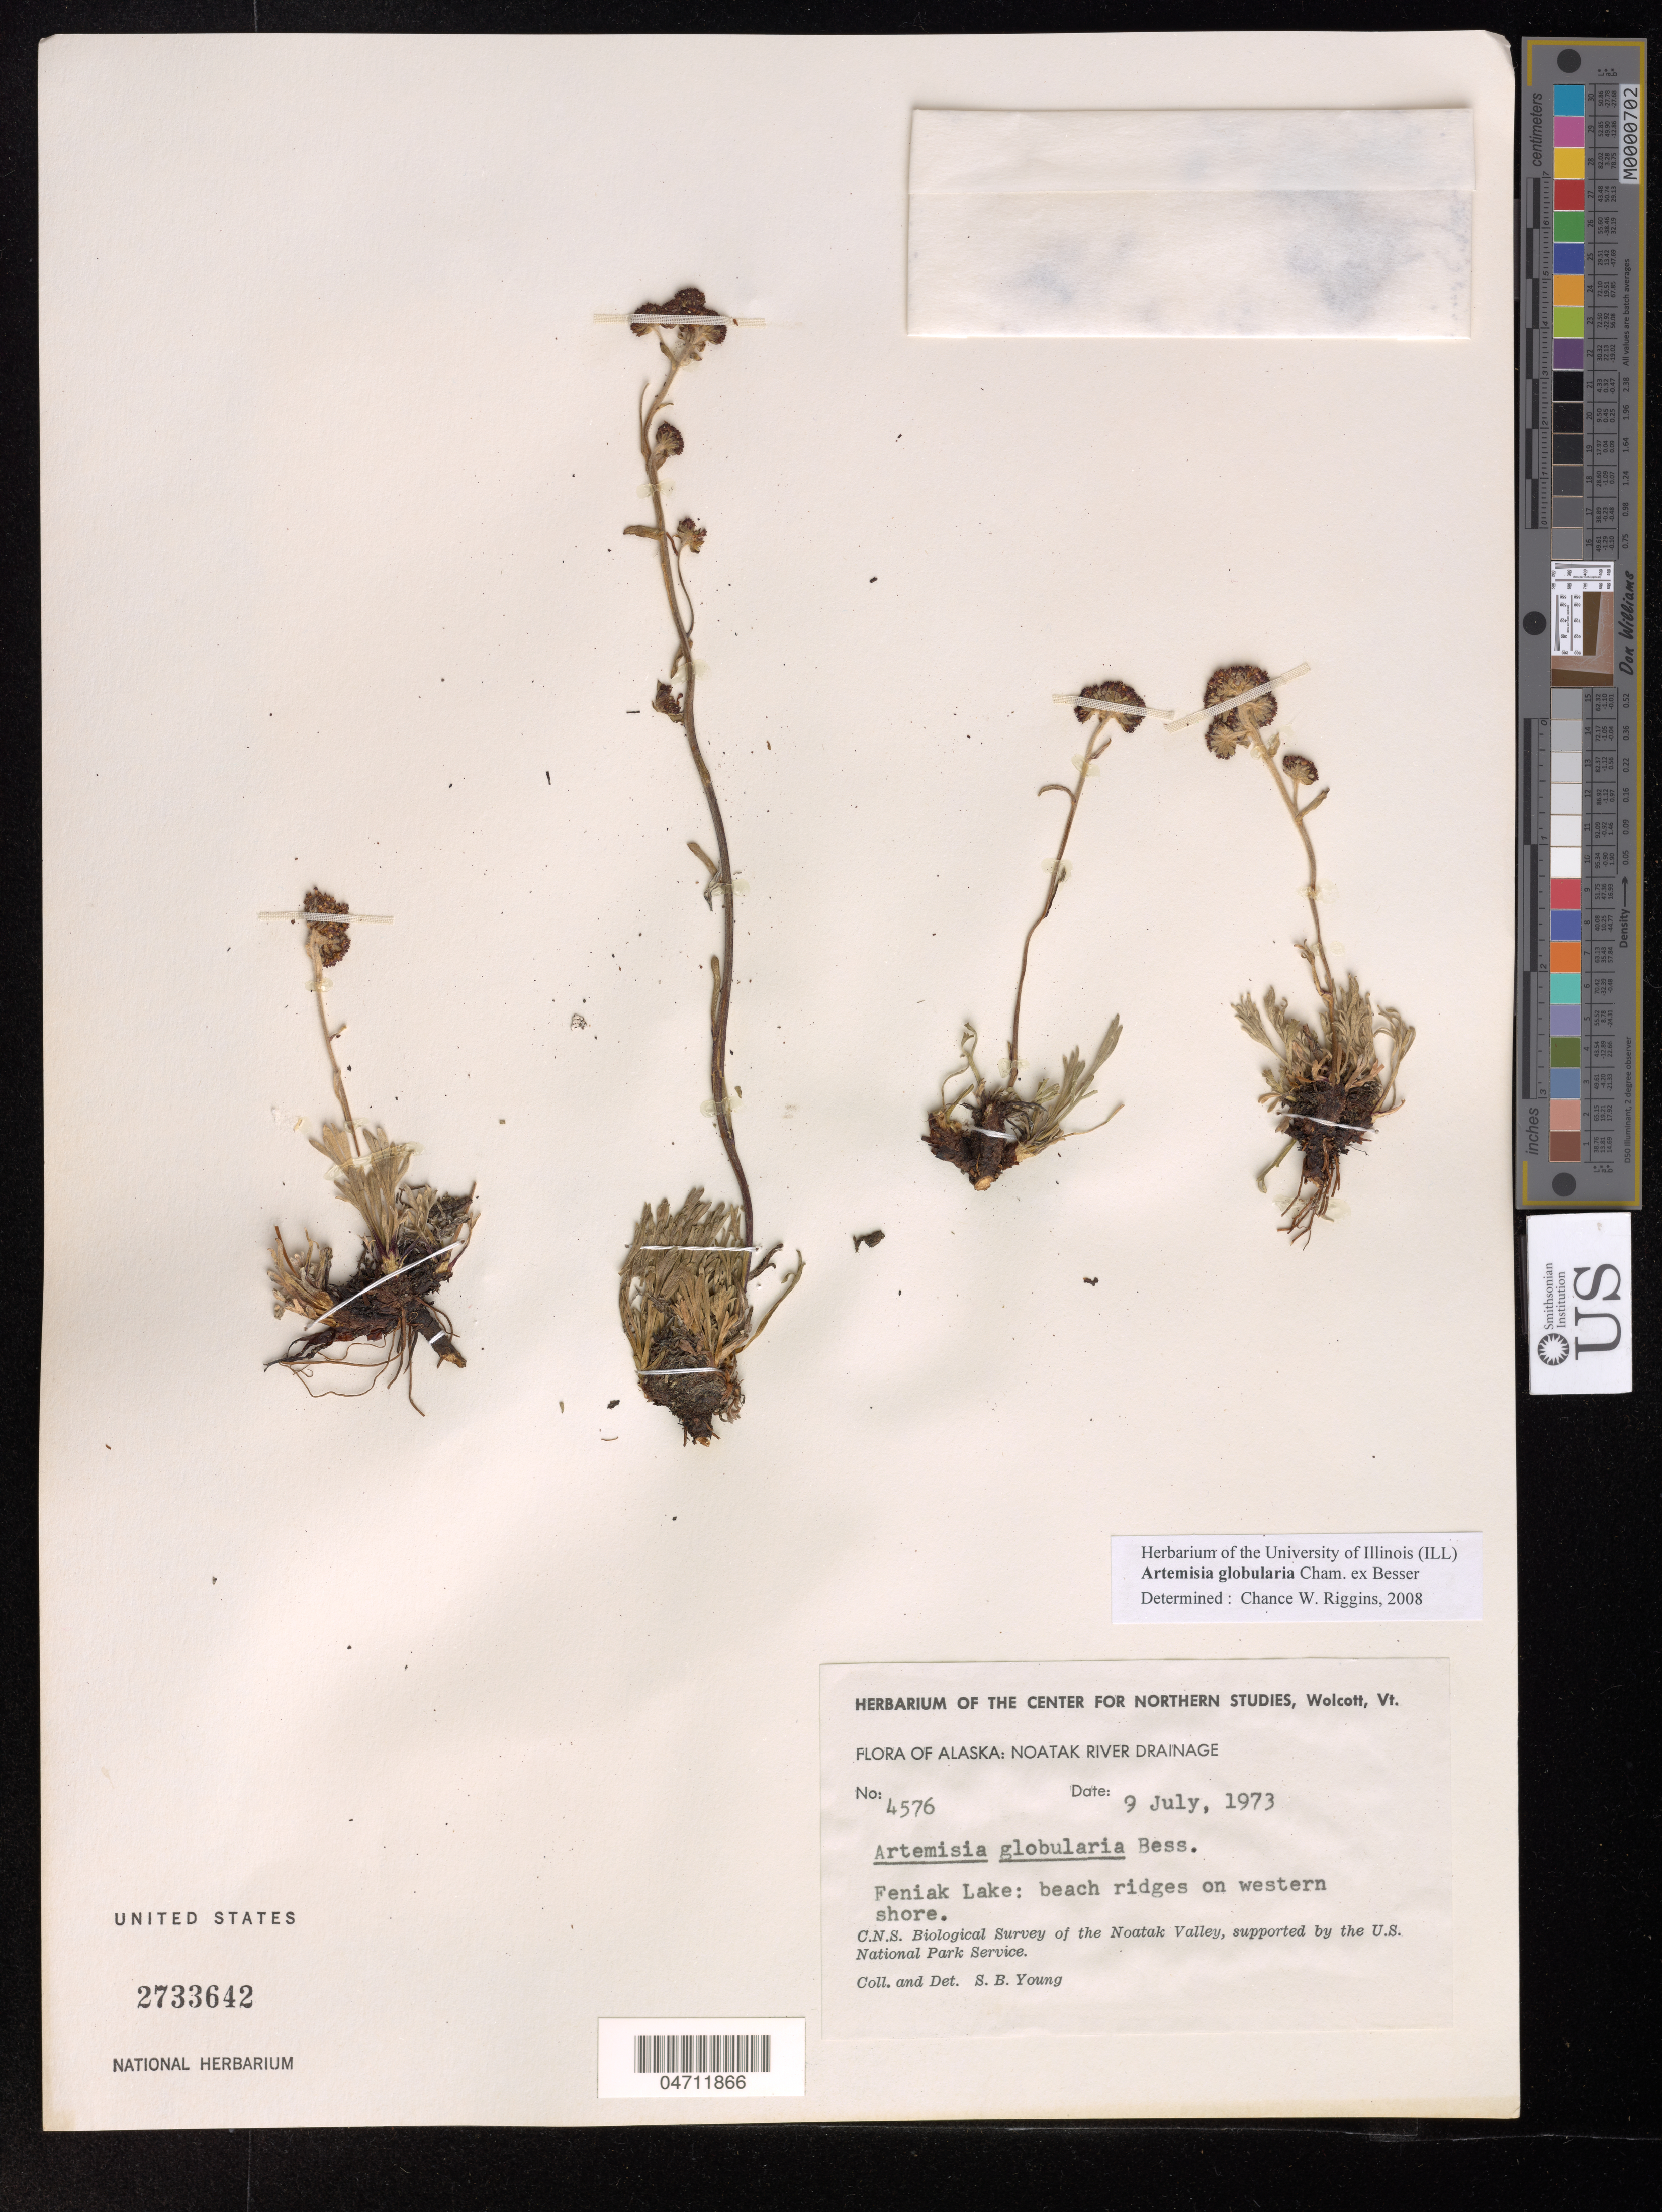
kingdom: Plantae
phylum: Tracheophyta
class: Magnoliopsida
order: Asterales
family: Asteraceae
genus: Artemisia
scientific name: Artemisia globularia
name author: Cham. ex Besser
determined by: Riggins, Chance W.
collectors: S. Young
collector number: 4576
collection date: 1973-07-09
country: United States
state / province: Alaska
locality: Noatak River Drainage, Feniak Lake: beach ridges along western shore.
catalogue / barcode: US 2733642